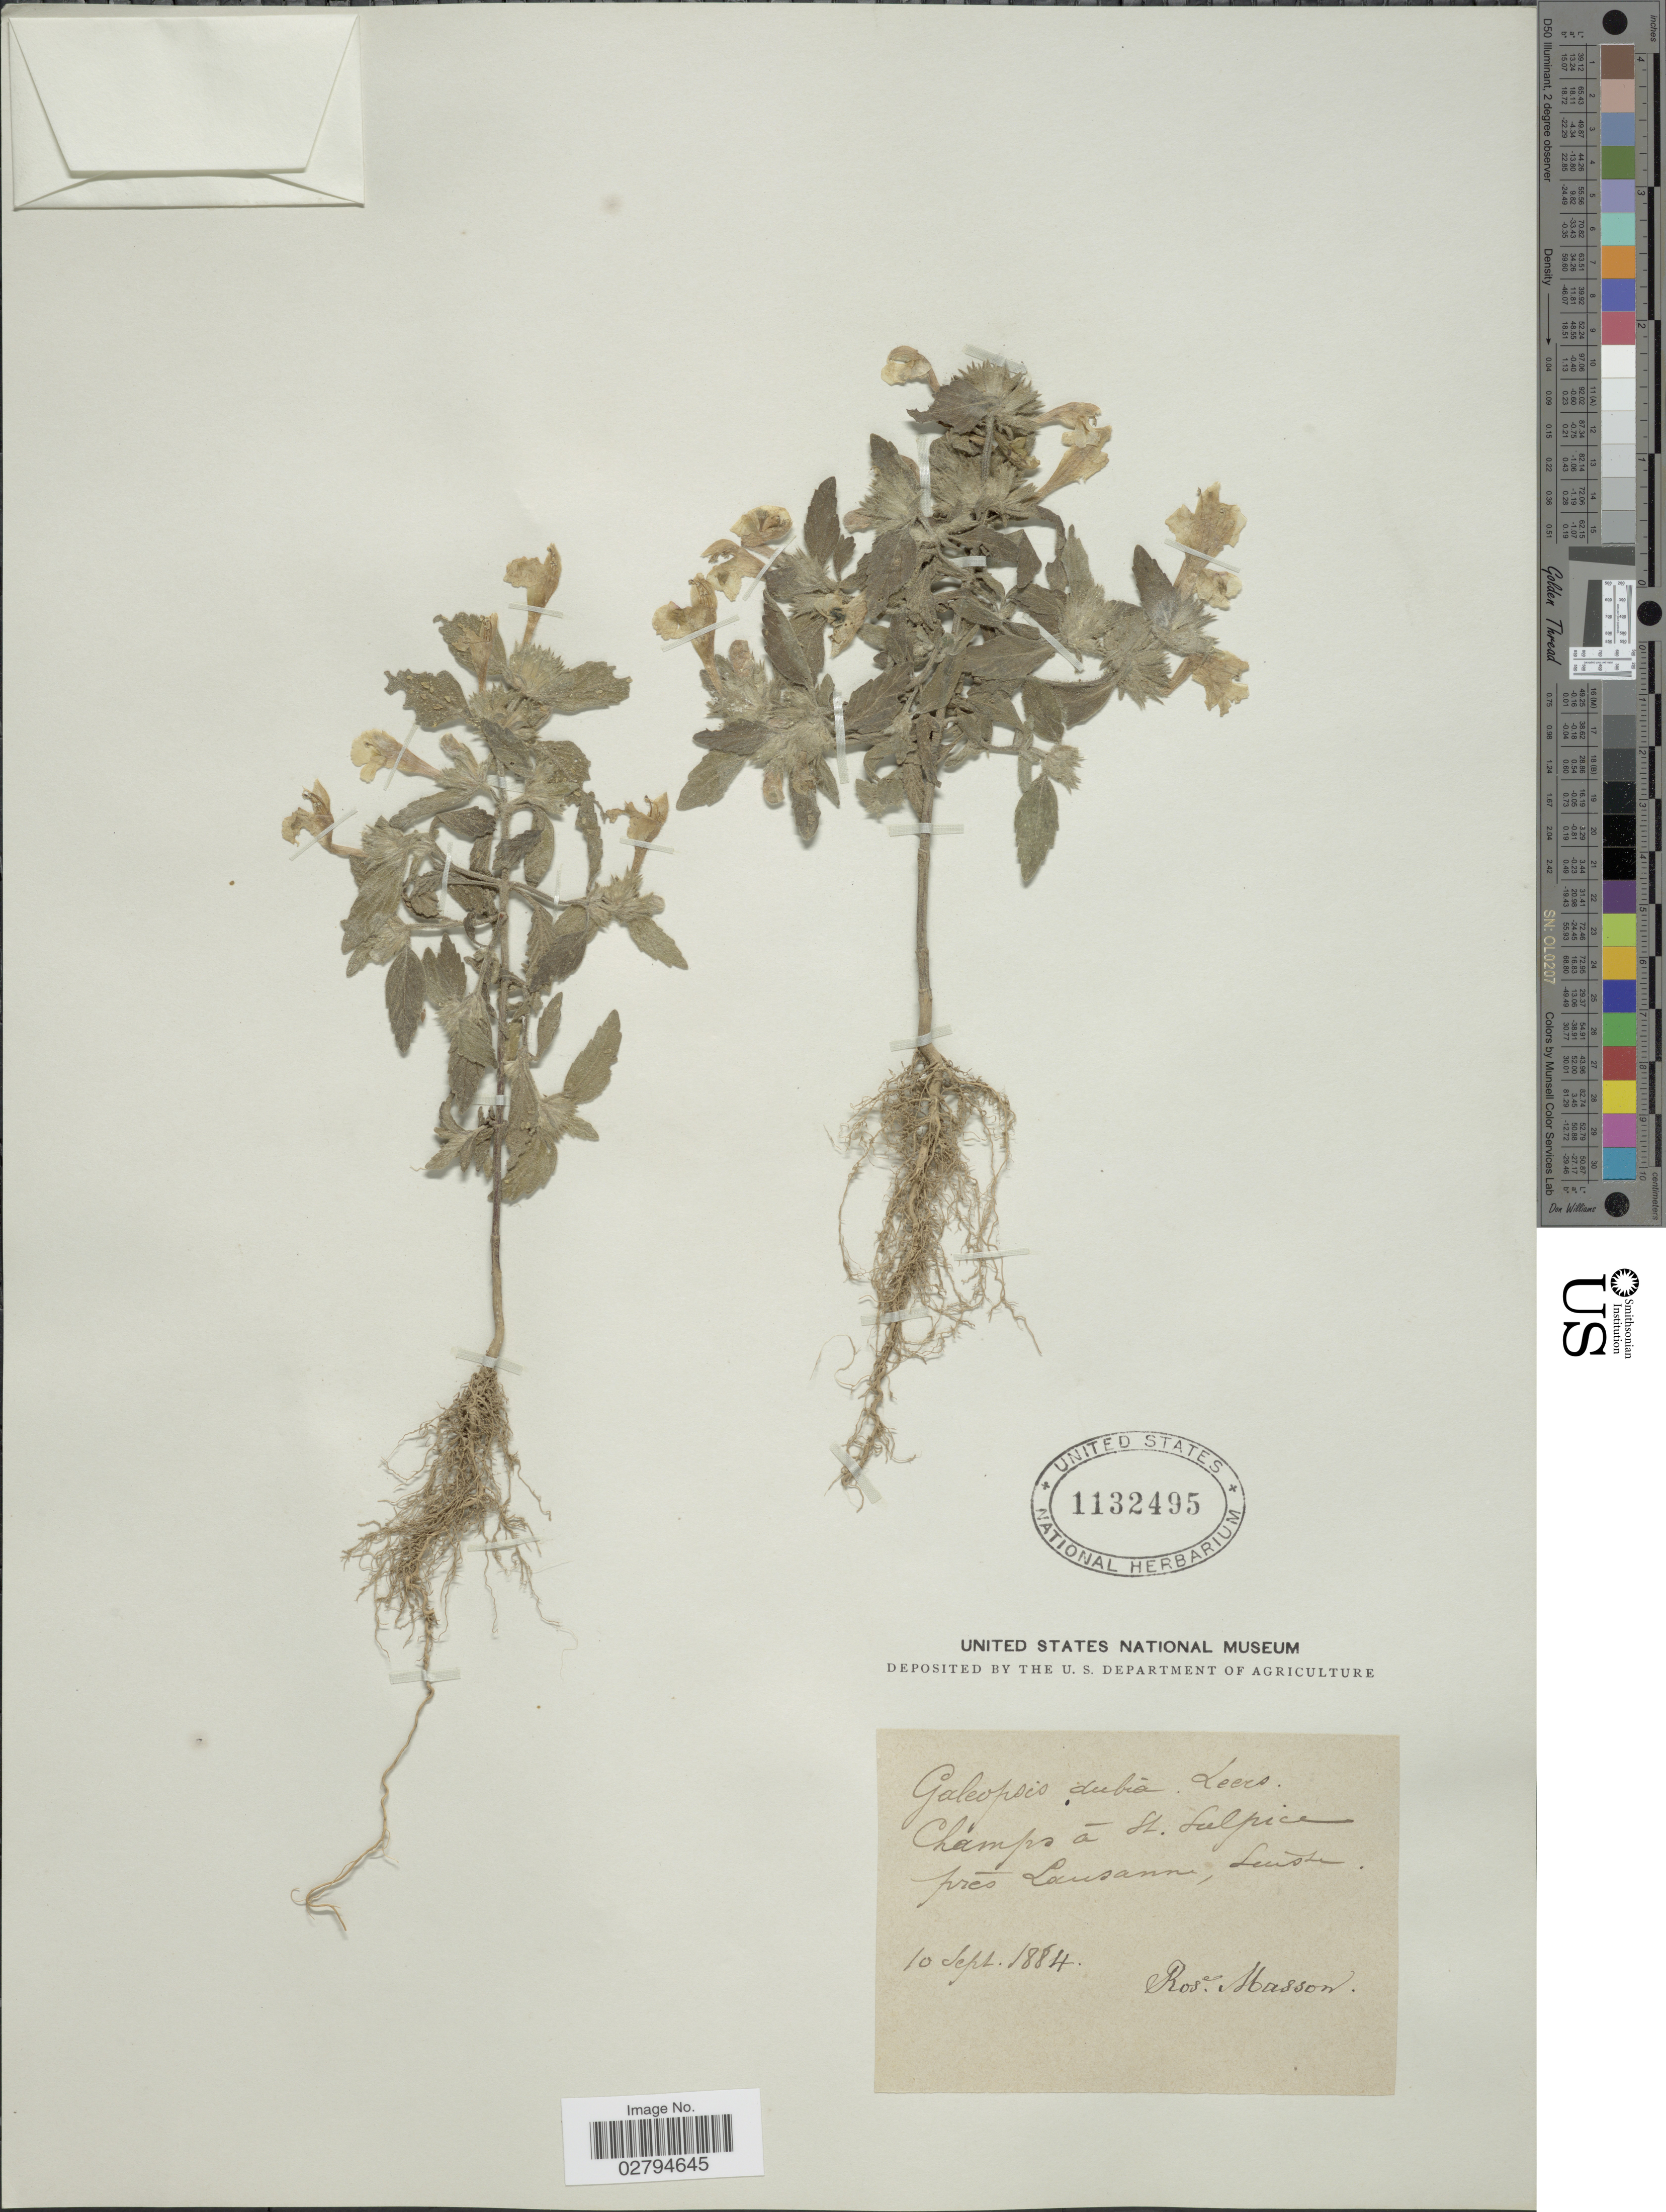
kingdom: Plantae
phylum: Tracheophyta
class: Magnoliopsida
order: Lamiales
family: Lamiaceae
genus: Galeopsis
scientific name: Galeopsis dubia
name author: Leers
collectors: R. Masson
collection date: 1884-09-10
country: Switzerland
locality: Champs á St. Sulpice prés Lausanne, Suisse.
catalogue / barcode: US 1132495